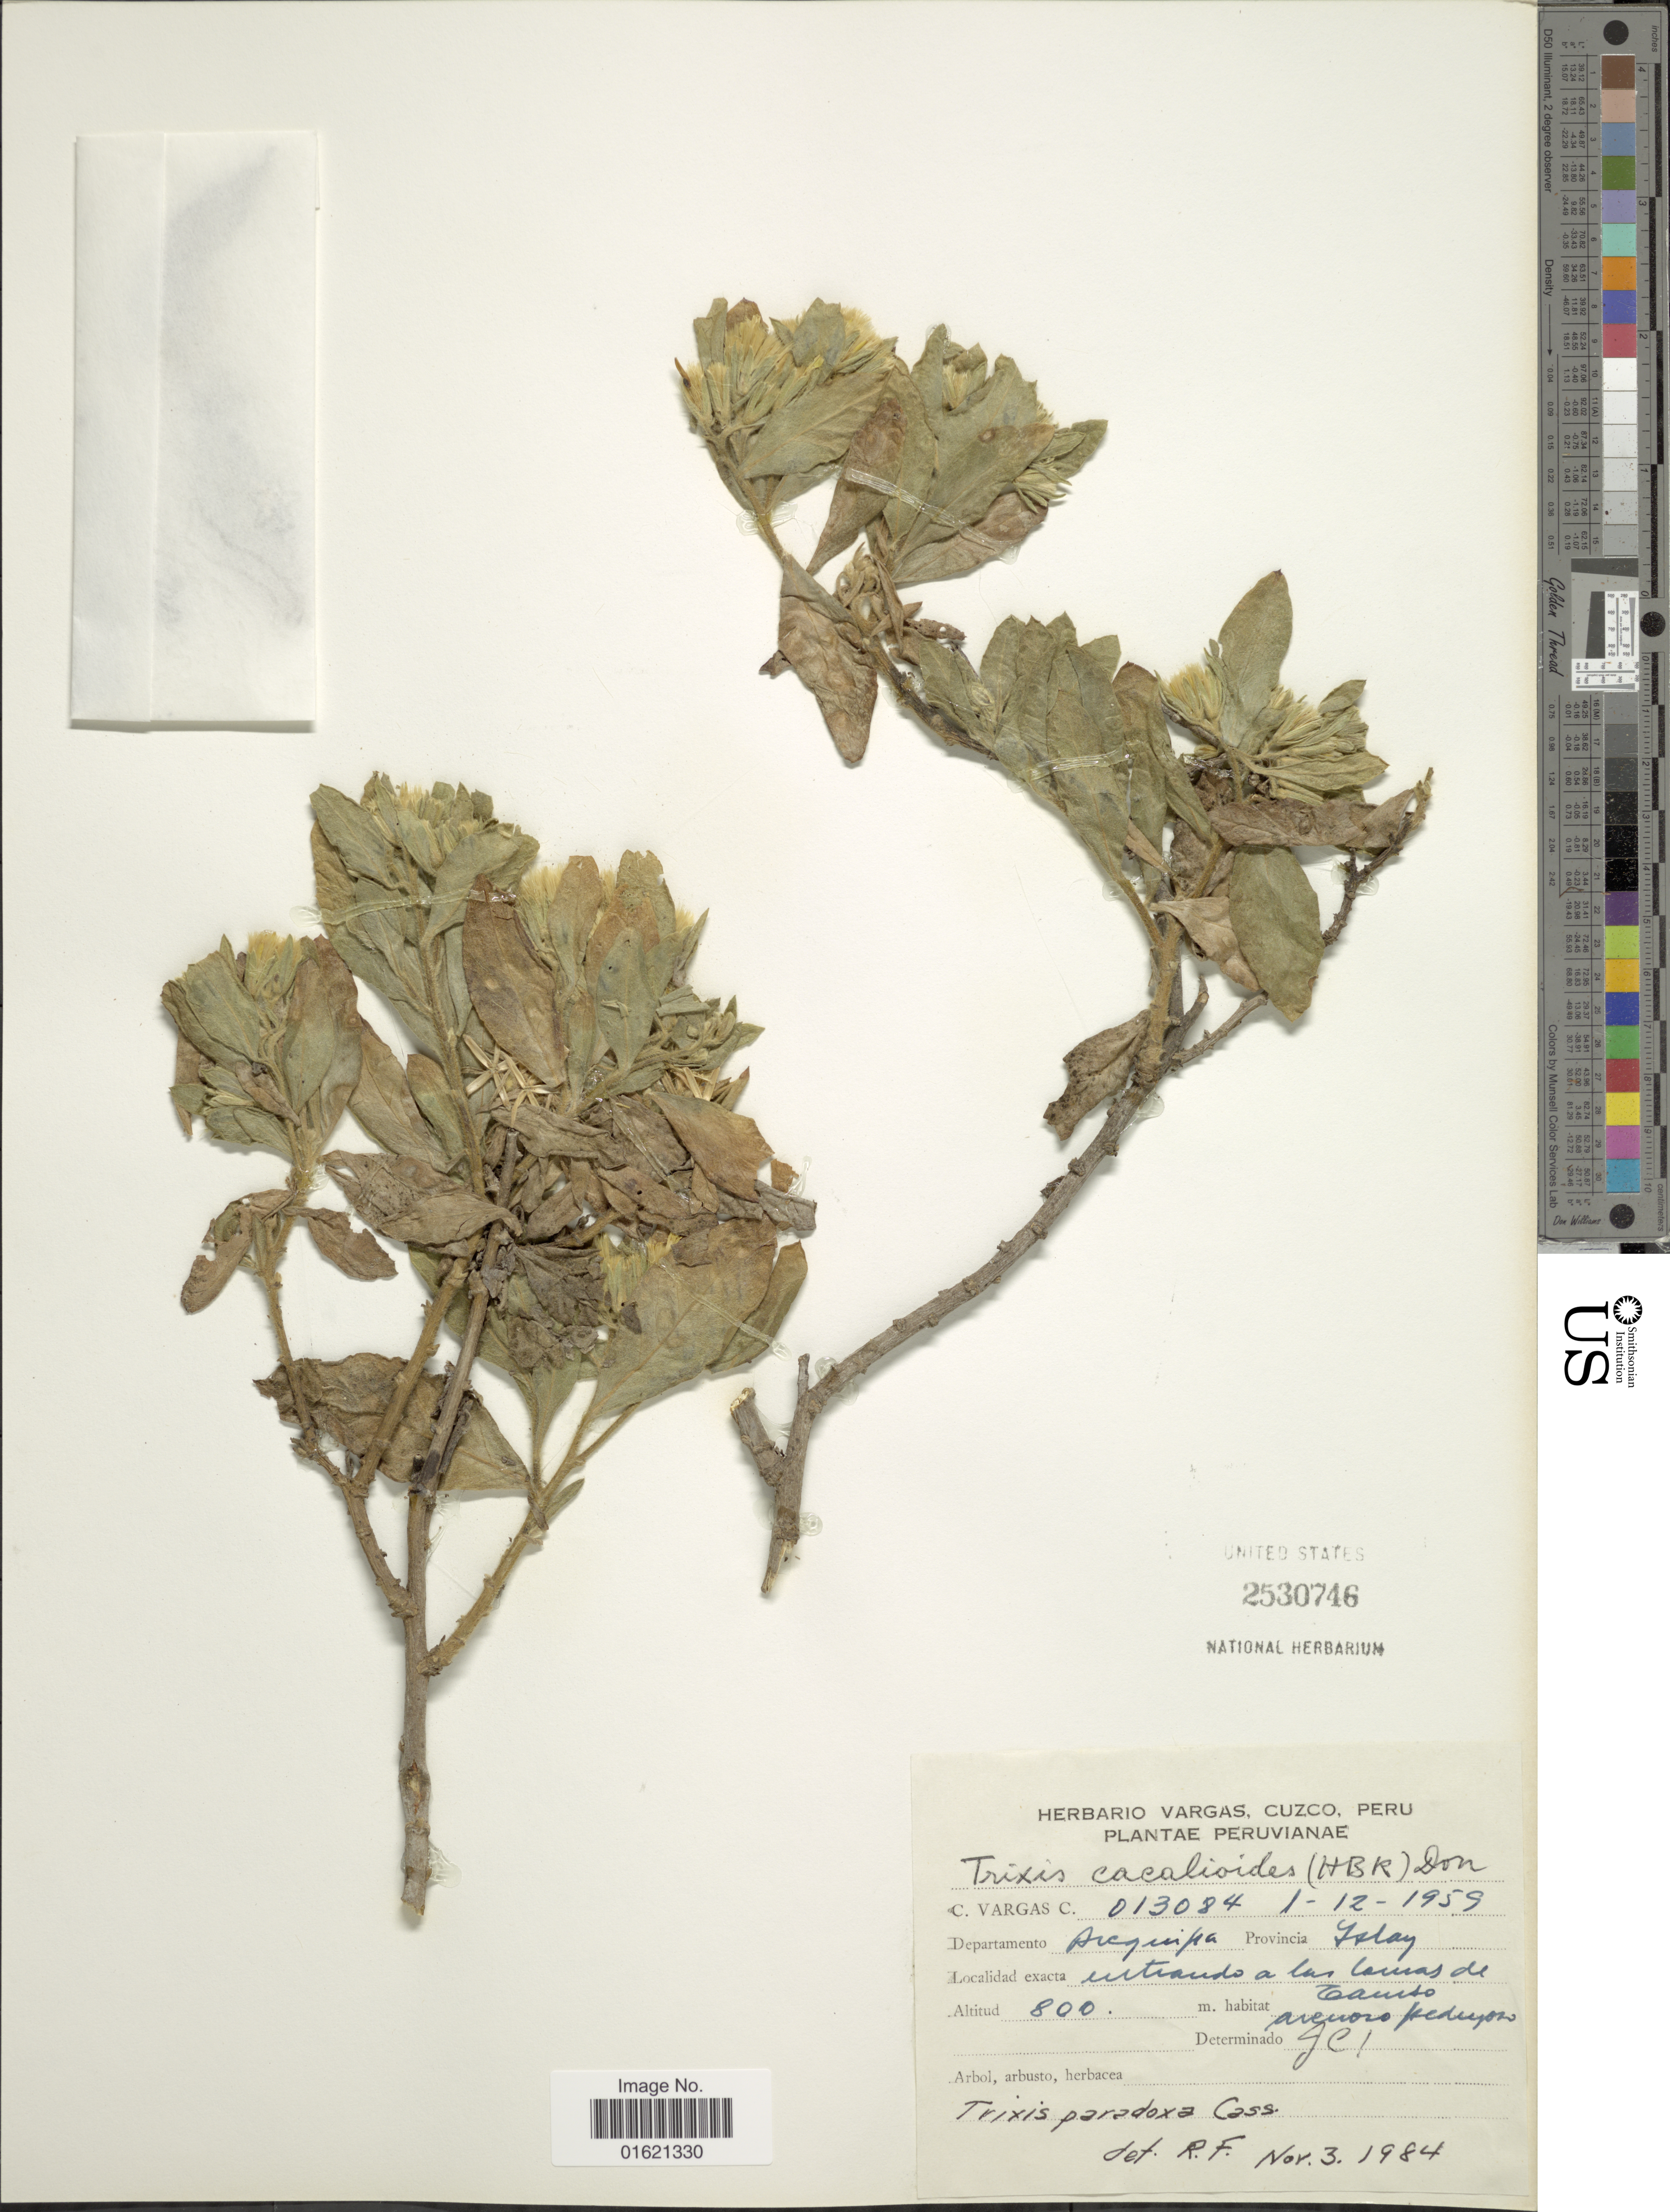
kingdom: Plantae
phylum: Tracheophyta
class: Magnoliopsida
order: Asterales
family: Asteraceae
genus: Trixis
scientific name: Trixis cacalioides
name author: (Kunth) D. Don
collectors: C. Vargas Calderón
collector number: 013084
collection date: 1959-12-01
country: Peru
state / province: Arequipa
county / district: Islay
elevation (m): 800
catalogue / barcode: US 2530746